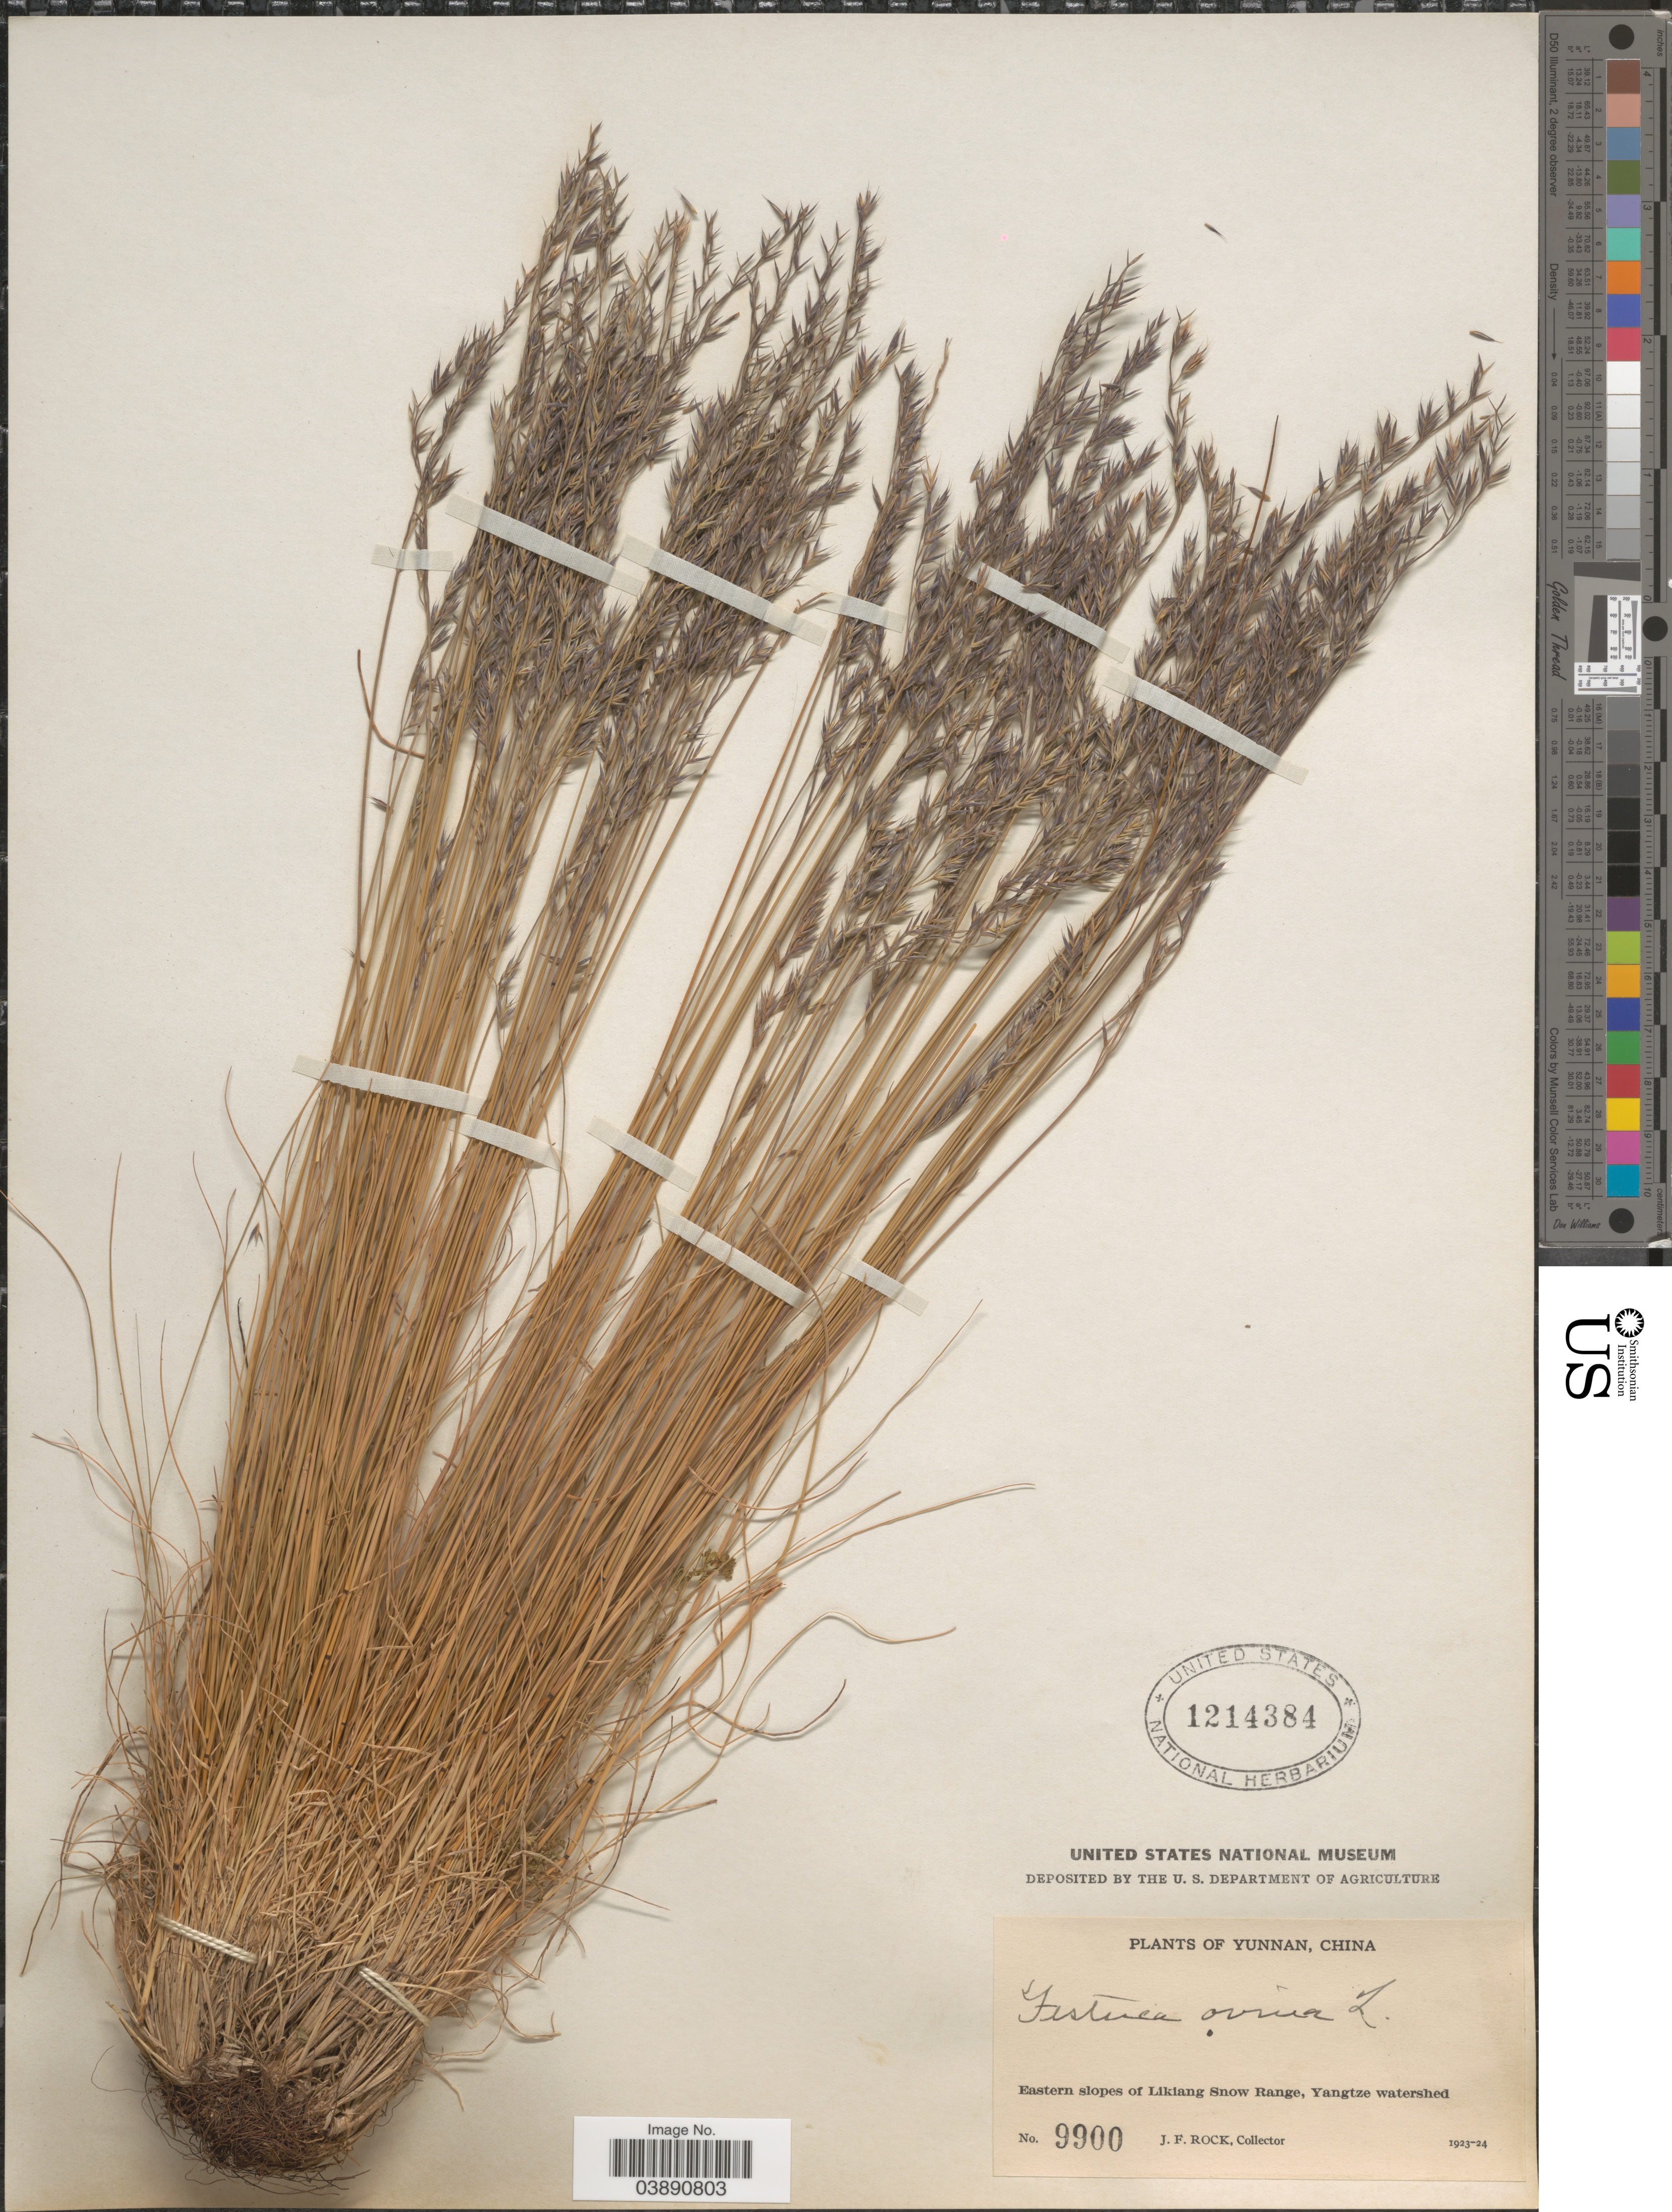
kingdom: Plantae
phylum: Tracheophyta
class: Liliopsida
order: Poales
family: Poaceae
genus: Festuca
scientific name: Festuca cumminsii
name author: Stapf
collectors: J. Rock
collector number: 9900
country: China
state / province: Yunnan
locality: Eastern slopes of Likiang Snow Range, Yangtze watershed.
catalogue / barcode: US 1214384